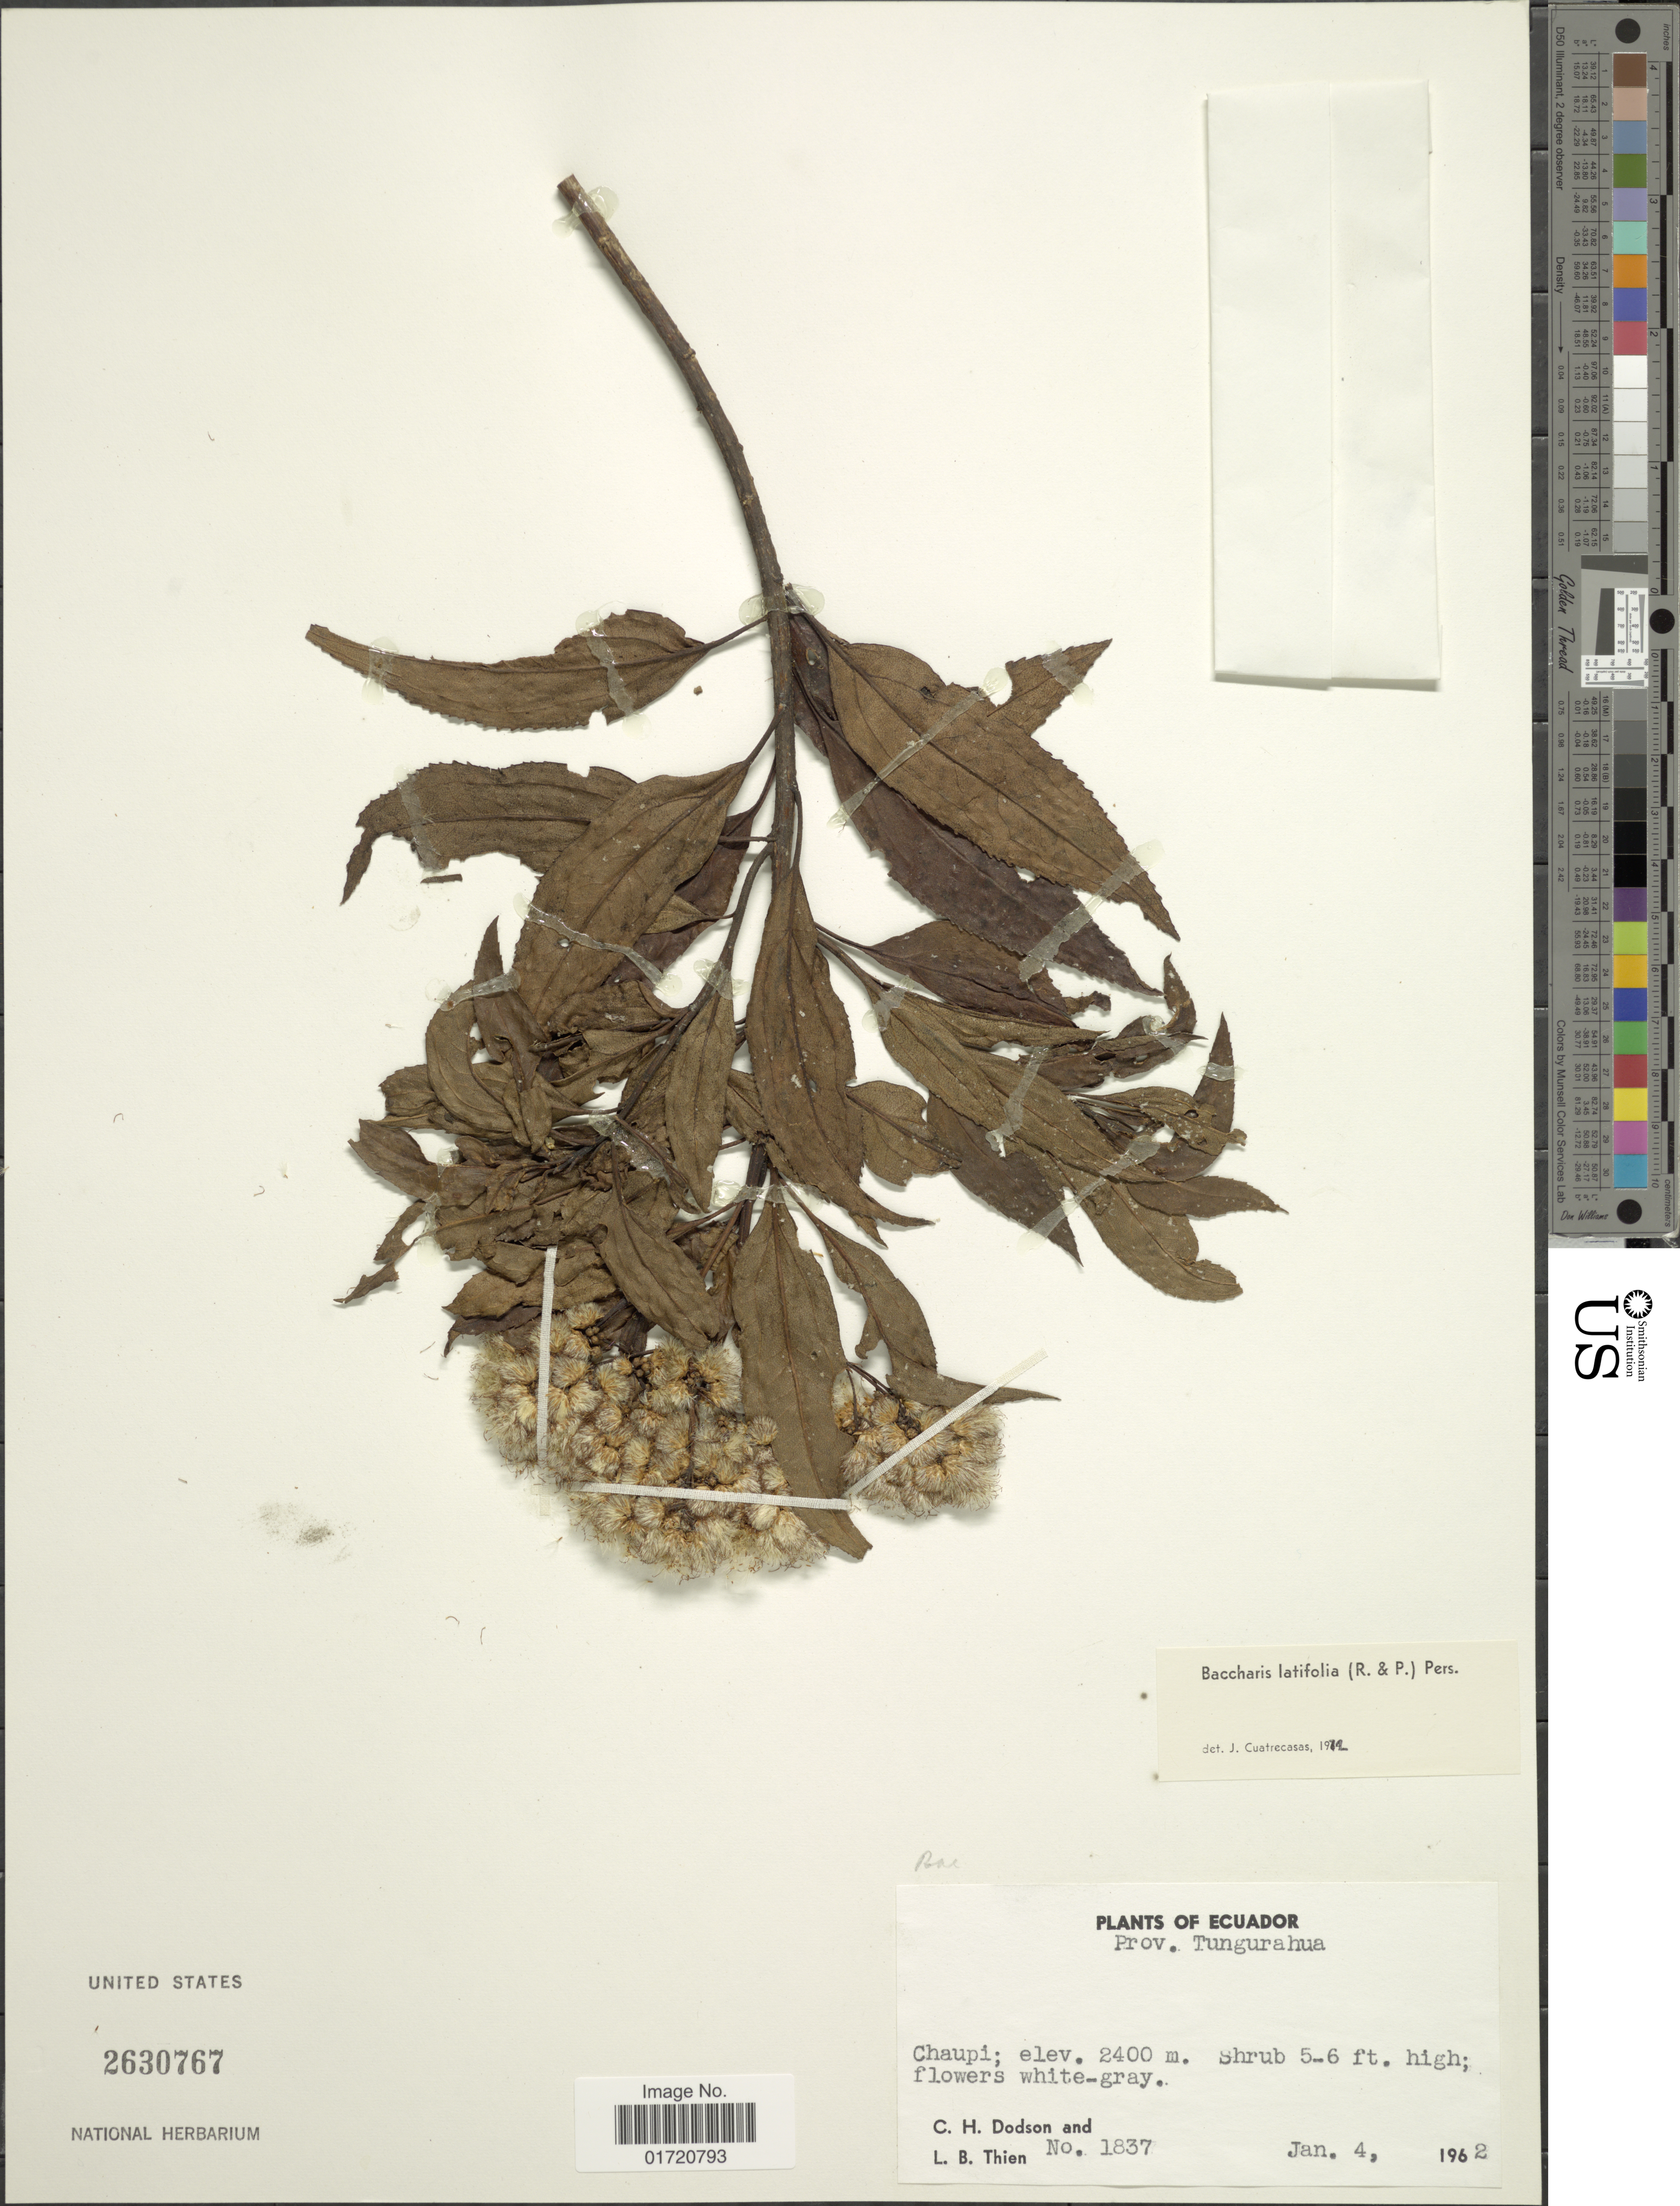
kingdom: Plantae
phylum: Tracheophyta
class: Magnoliopsida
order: Asterales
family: Asteraceae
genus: Baccharis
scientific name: Baccharis latifolia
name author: (Ruiz & Pav.) Pers.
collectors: C. H. Dodson & L. Thien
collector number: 1837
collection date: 1962-01-04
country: Ecuador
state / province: Tungurahua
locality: Chaupi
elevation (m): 2400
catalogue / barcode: US 2630767